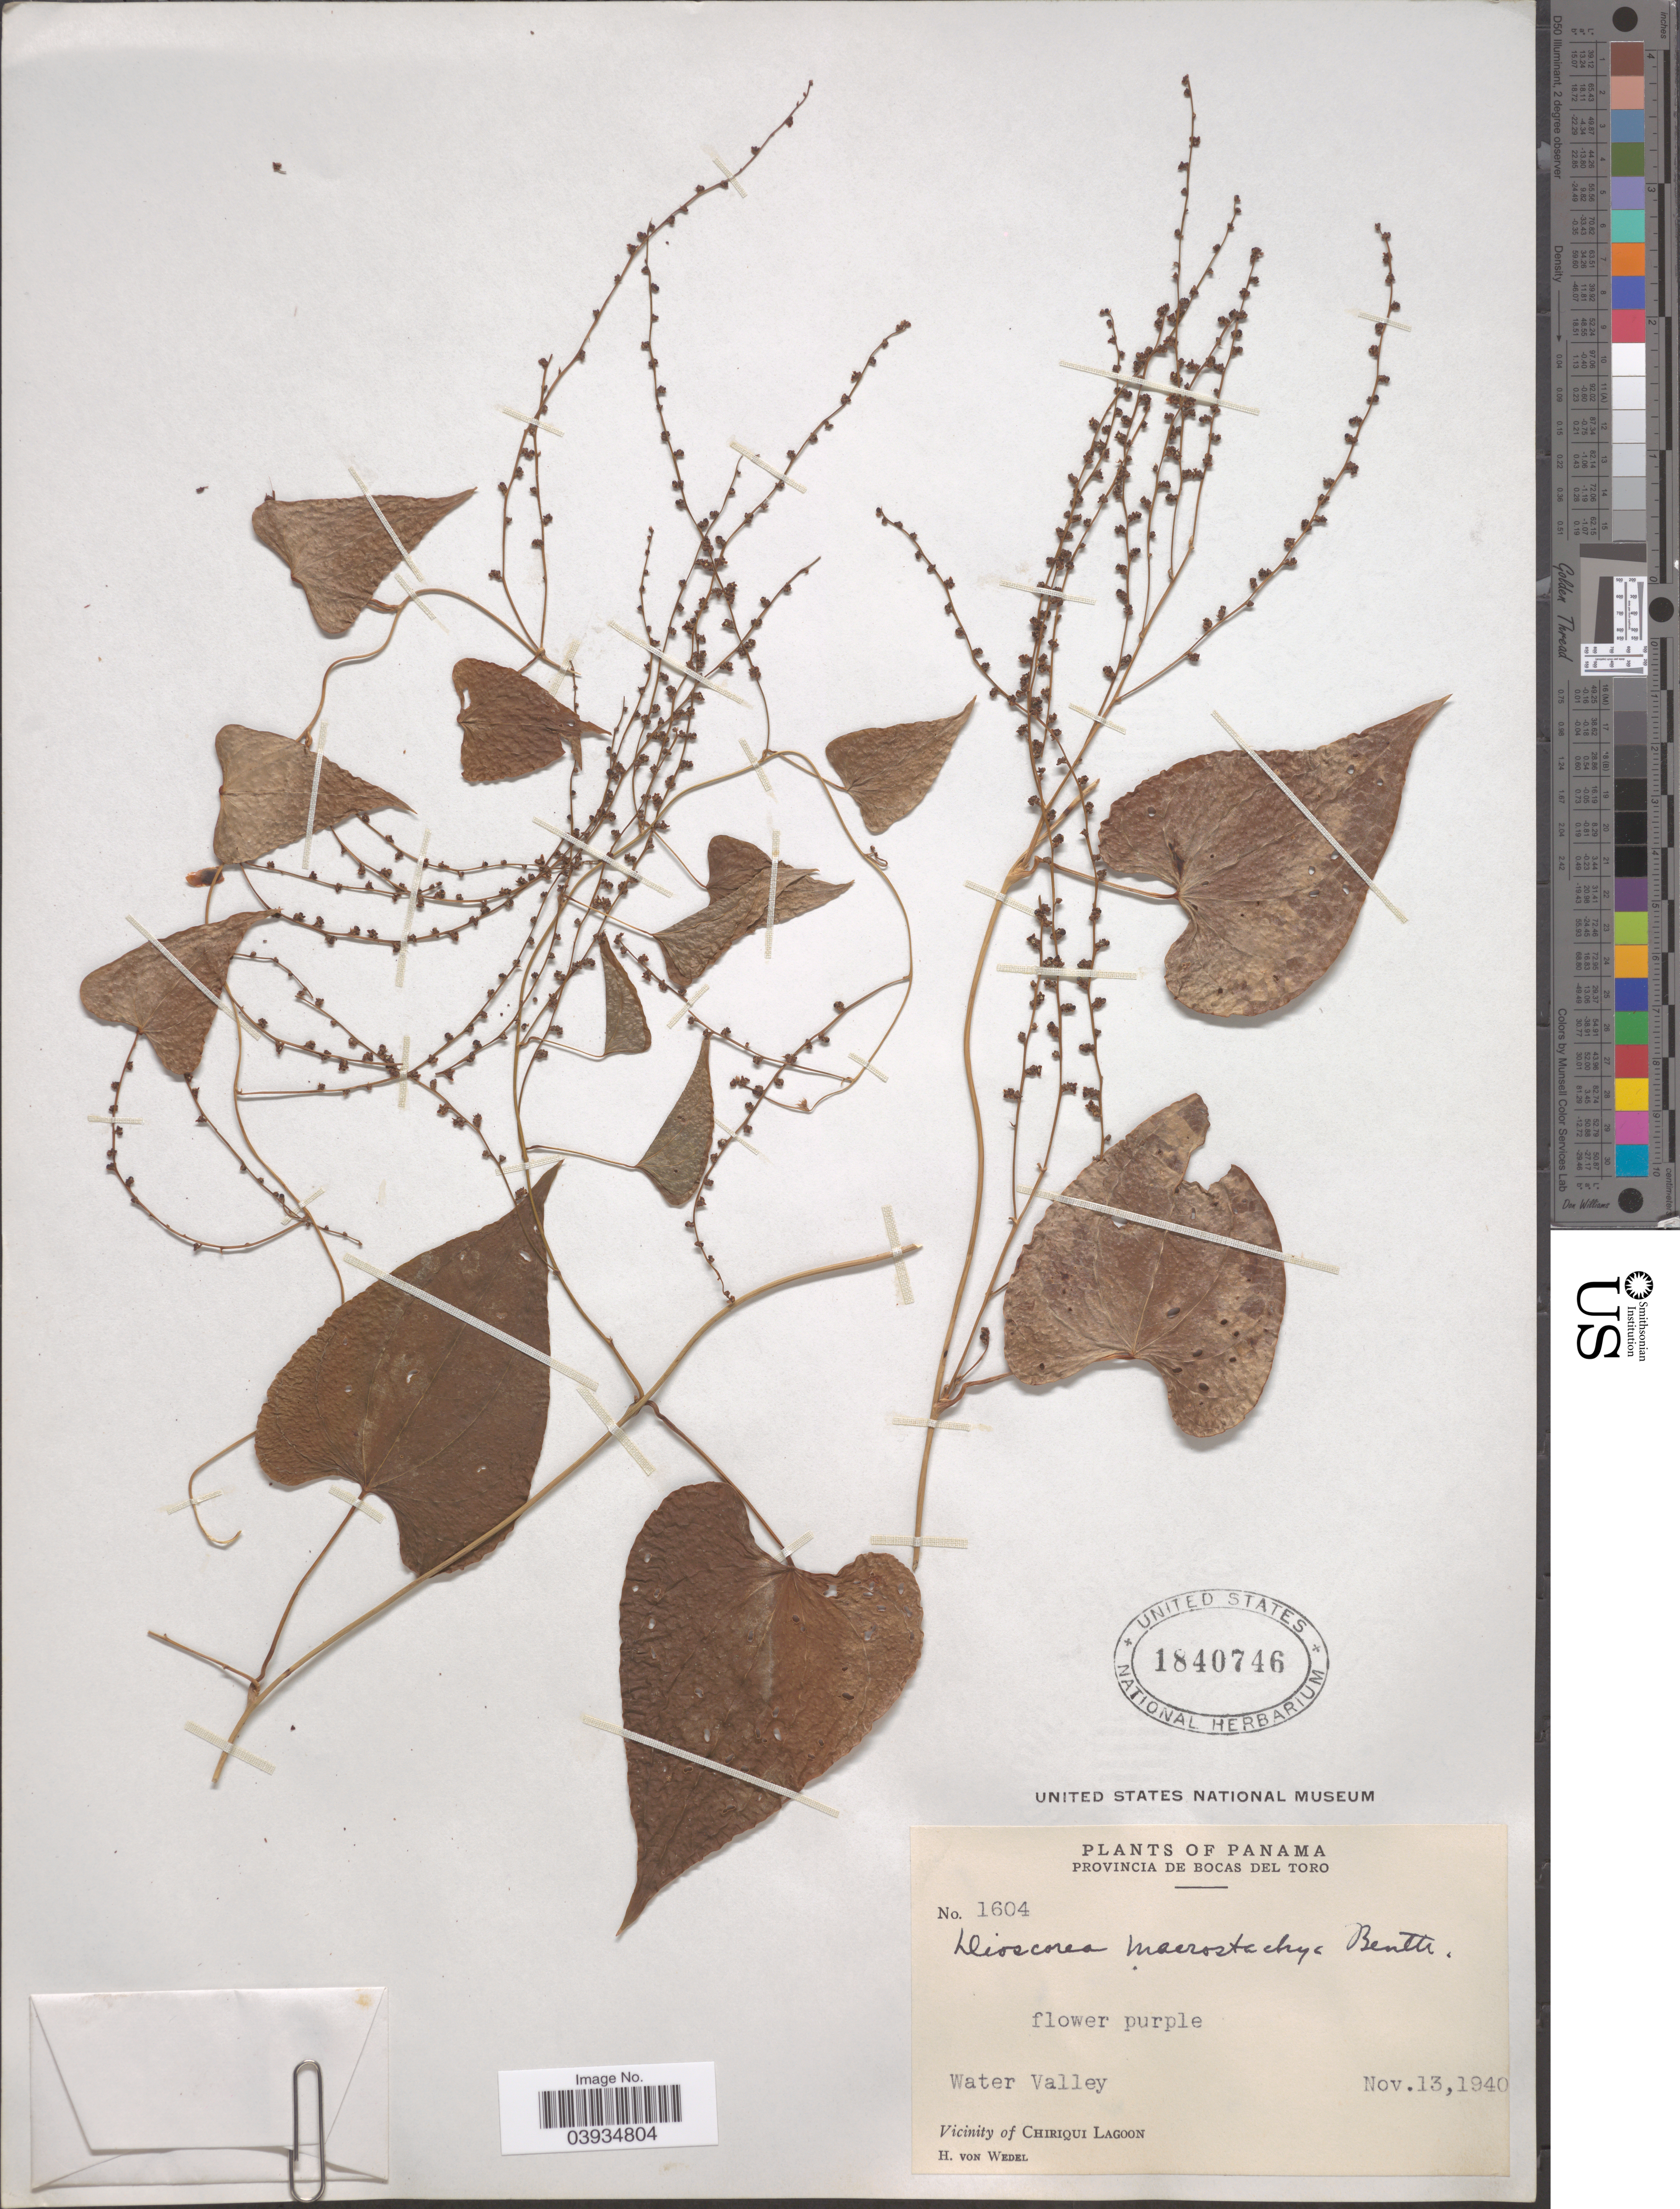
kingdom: Plantae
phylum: Tracheophyta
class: Liliopsida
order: Dioscoreales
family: Dioscoreaceae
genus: Dioscorea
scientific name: Dioscorea spiculiflora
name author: Hemsl.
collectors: H. von Wedel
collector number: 1604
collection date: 1940-11-13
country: Panama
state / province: Bocas del Toro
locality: Water Valley. Vicinity of Chiriqui Lagoon.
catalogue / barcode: US 1840746